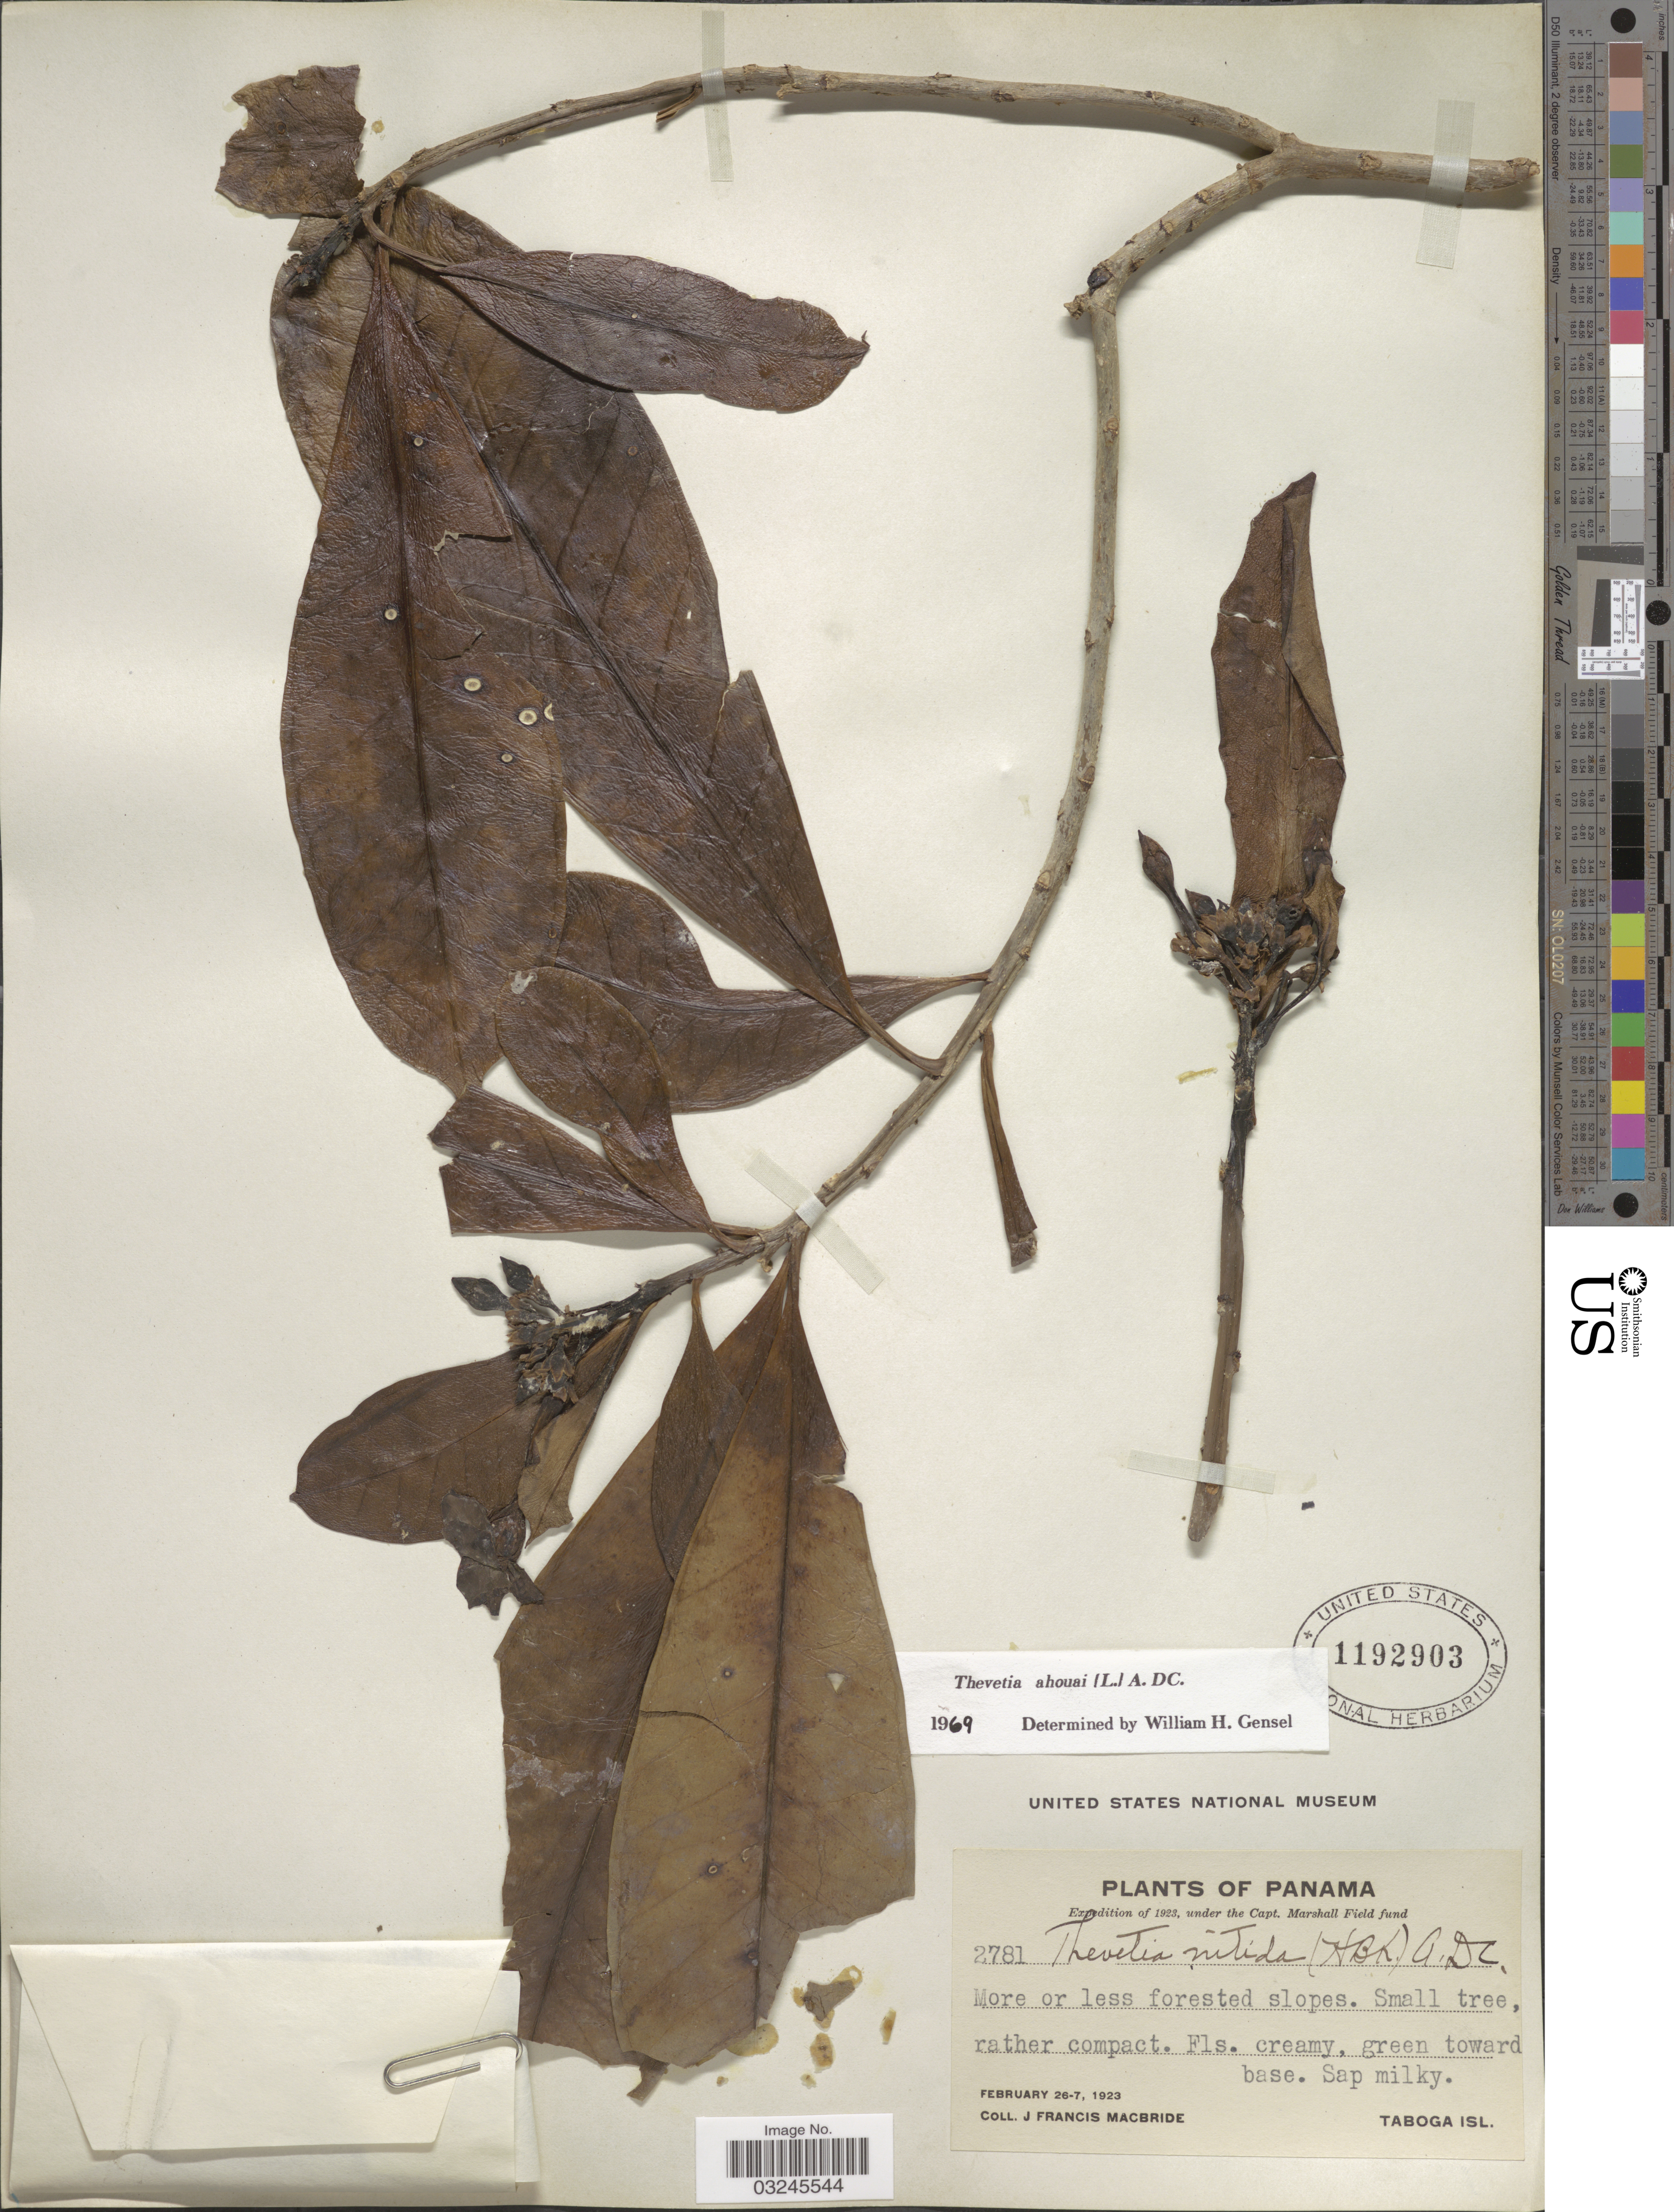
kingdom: Plantae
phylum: Tracheophyta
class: Magnoliopsida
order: Gentianales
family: Apocynaceae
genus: Thevetia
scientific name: Thevetia ahouai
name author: (L.) A. DC.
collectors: J. F. Macbride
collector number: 2781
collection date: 1923-02-26/1923-02-27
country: Panama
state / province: Panamá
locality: Taboga Isl.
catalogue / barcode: US 1192903